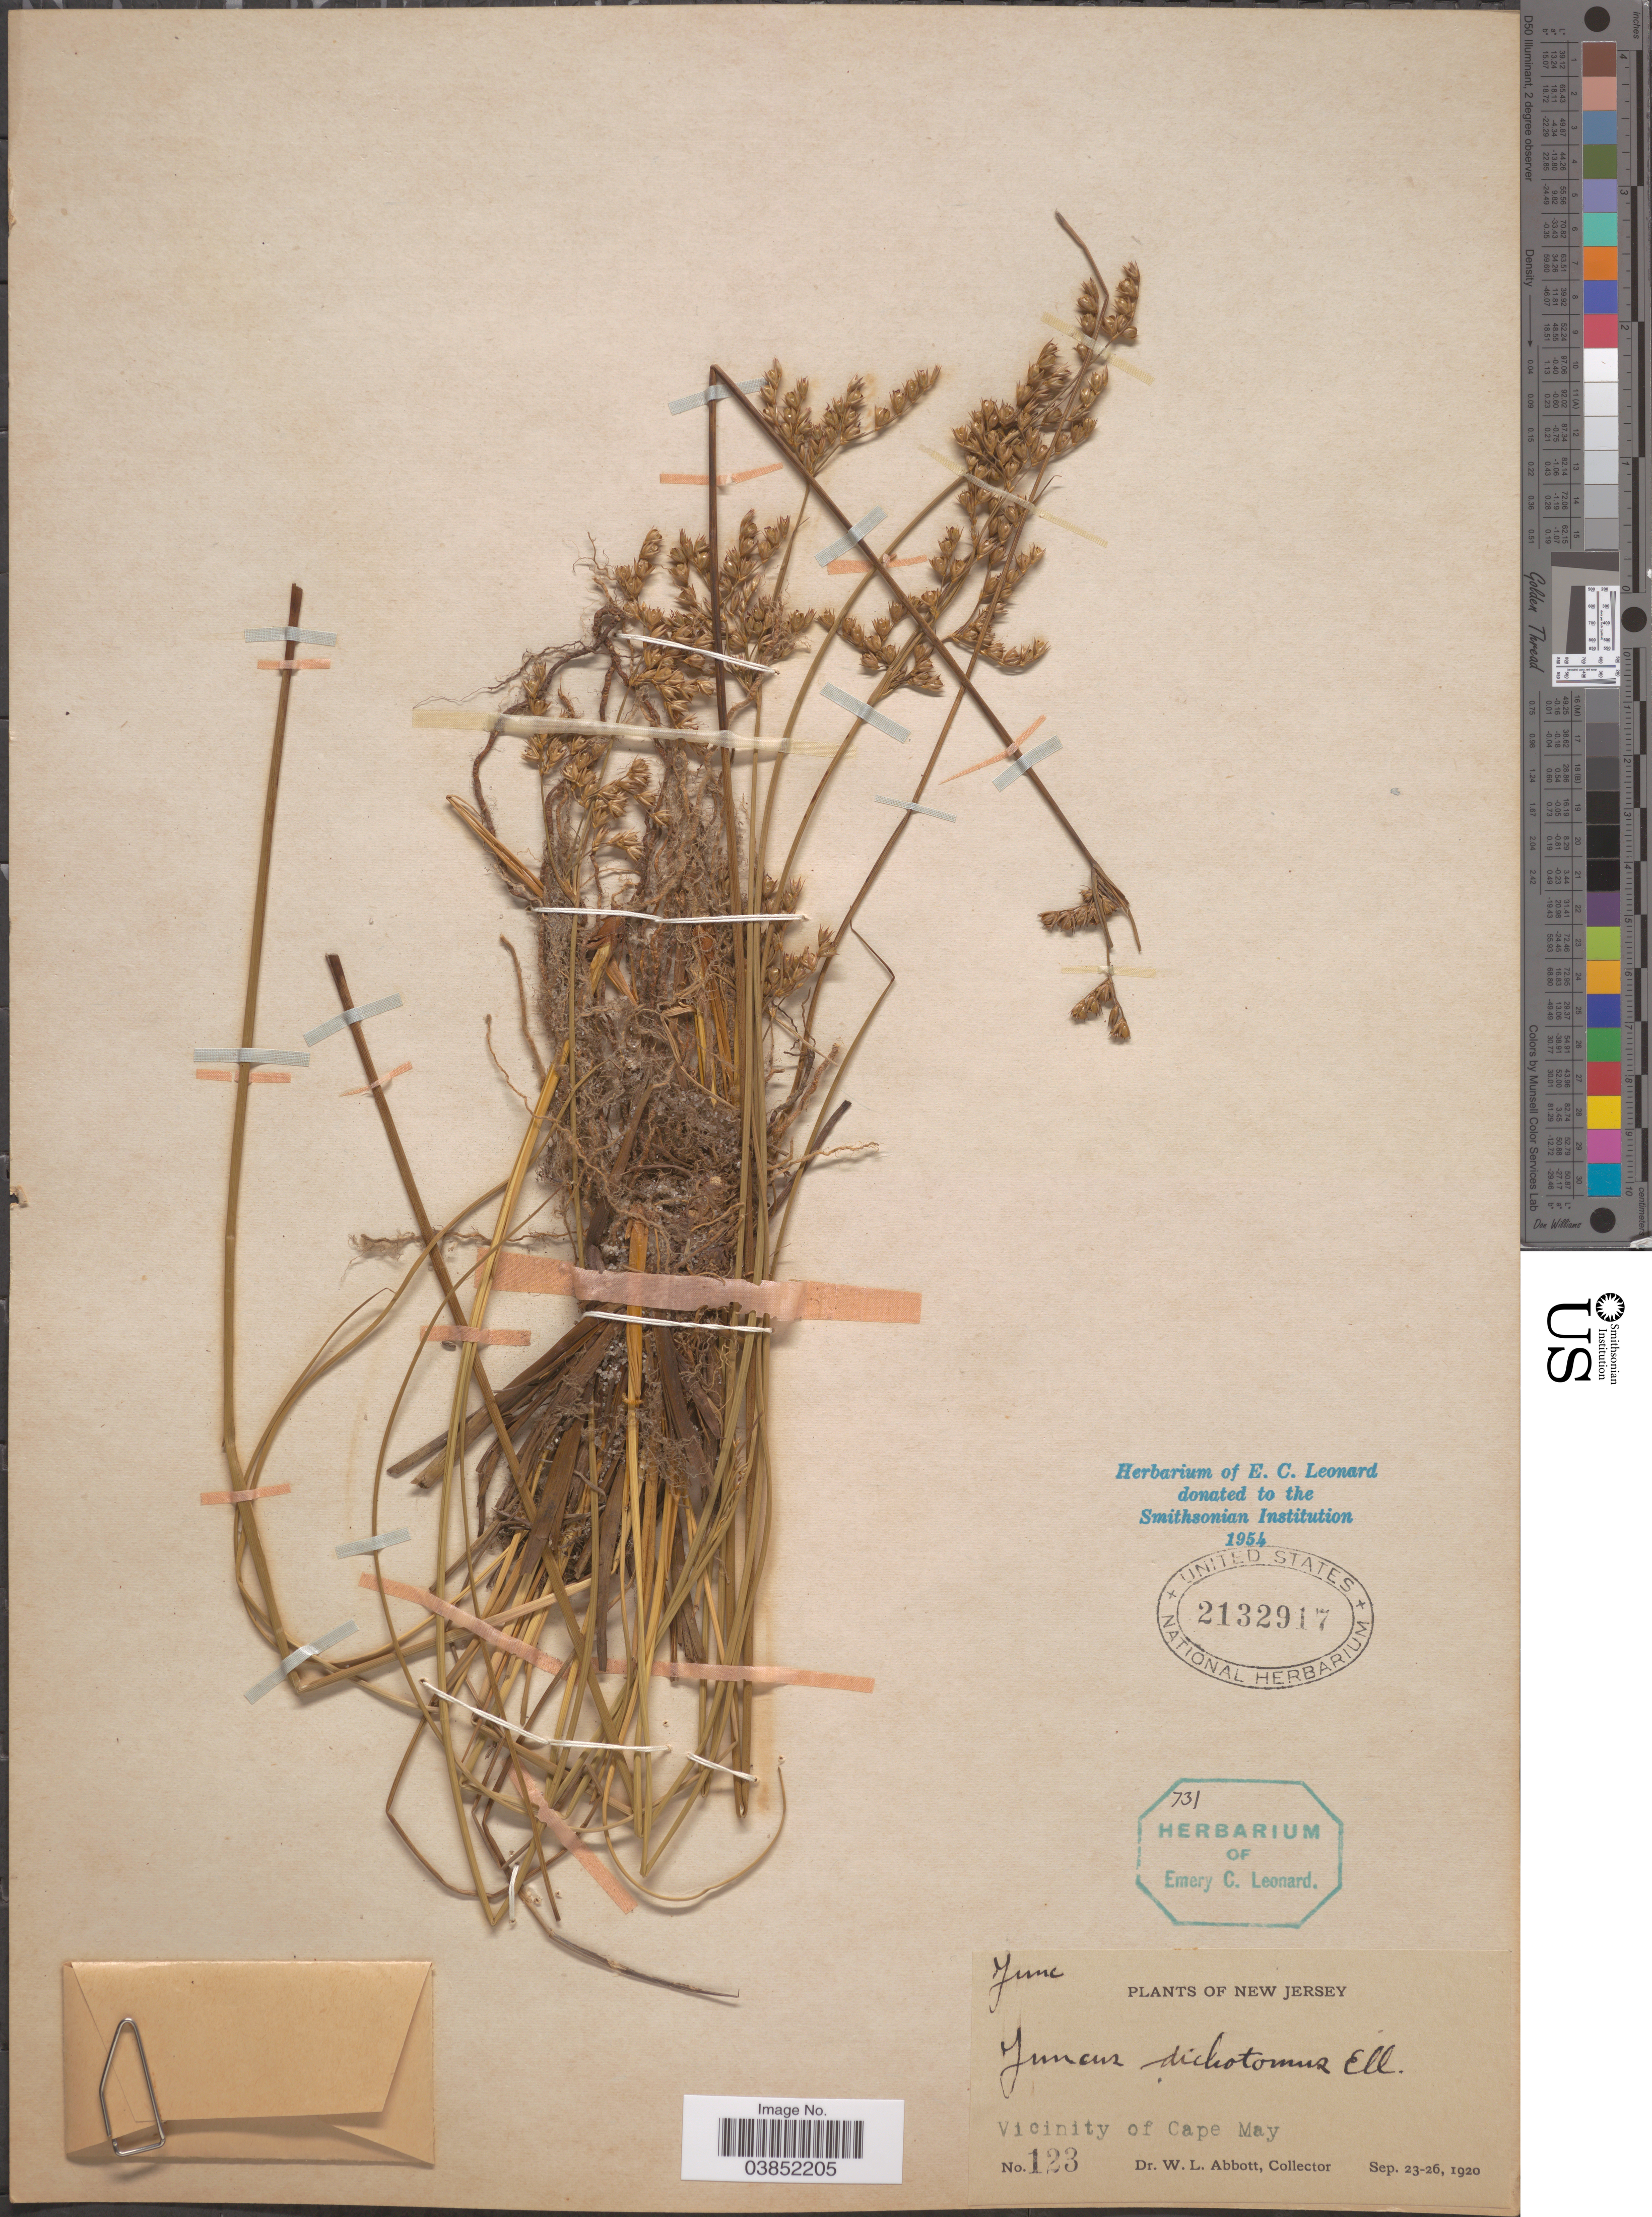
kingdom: Plantae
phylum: Tracheophyta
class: Liliopsida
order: Poales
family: Juncaceae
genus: Juncus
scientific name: Juncus dichotomus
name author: Elliott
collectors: W. L. Abbott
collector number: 123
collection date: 1920-09-23/1920-09-26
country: United States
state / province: New Jersey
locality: Vicinity of Cape May.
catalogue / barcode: US 2132917